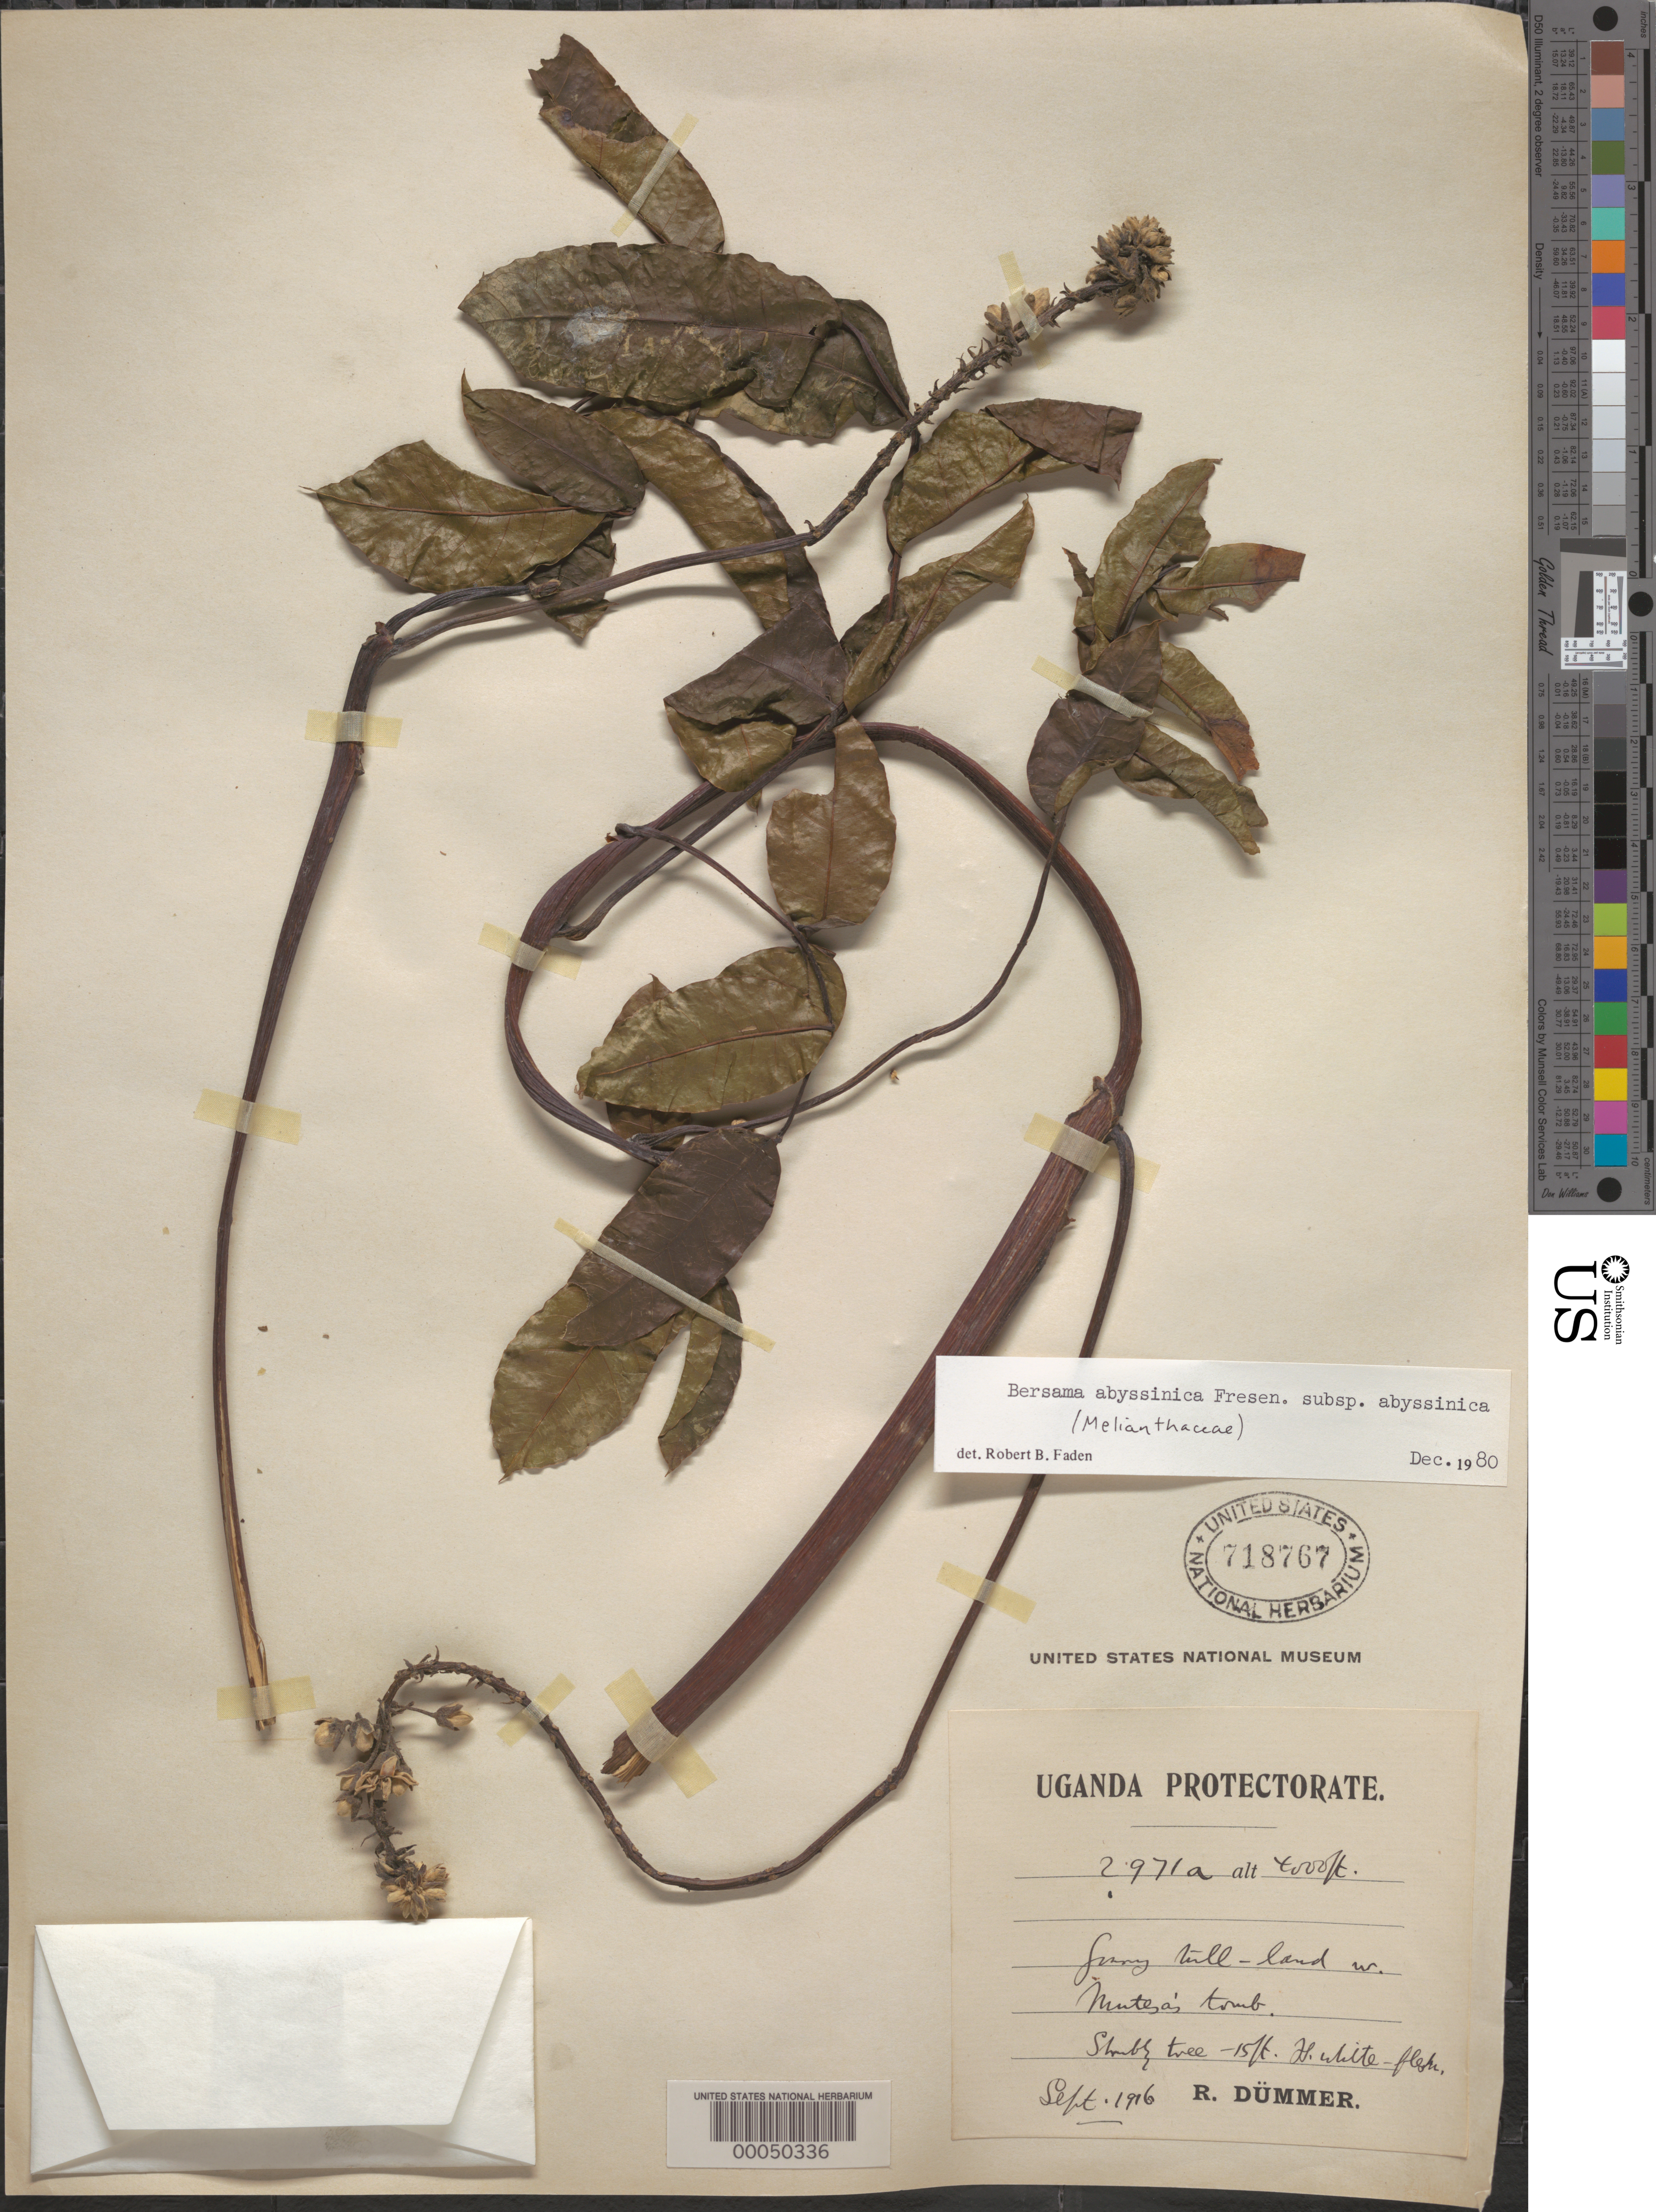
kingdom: Plantae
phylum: Tracheophyta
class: Magnoliopsida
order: Geraniales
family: Melianthaceae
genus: Bersama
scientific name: Bersama abyssinica subsp. abyssinica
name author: Fresen.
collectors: R. A. Dümmer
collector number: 2971a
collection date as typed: Sep 1916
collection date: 1916-09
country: Uganda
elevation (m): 1219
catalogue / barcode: US 718767